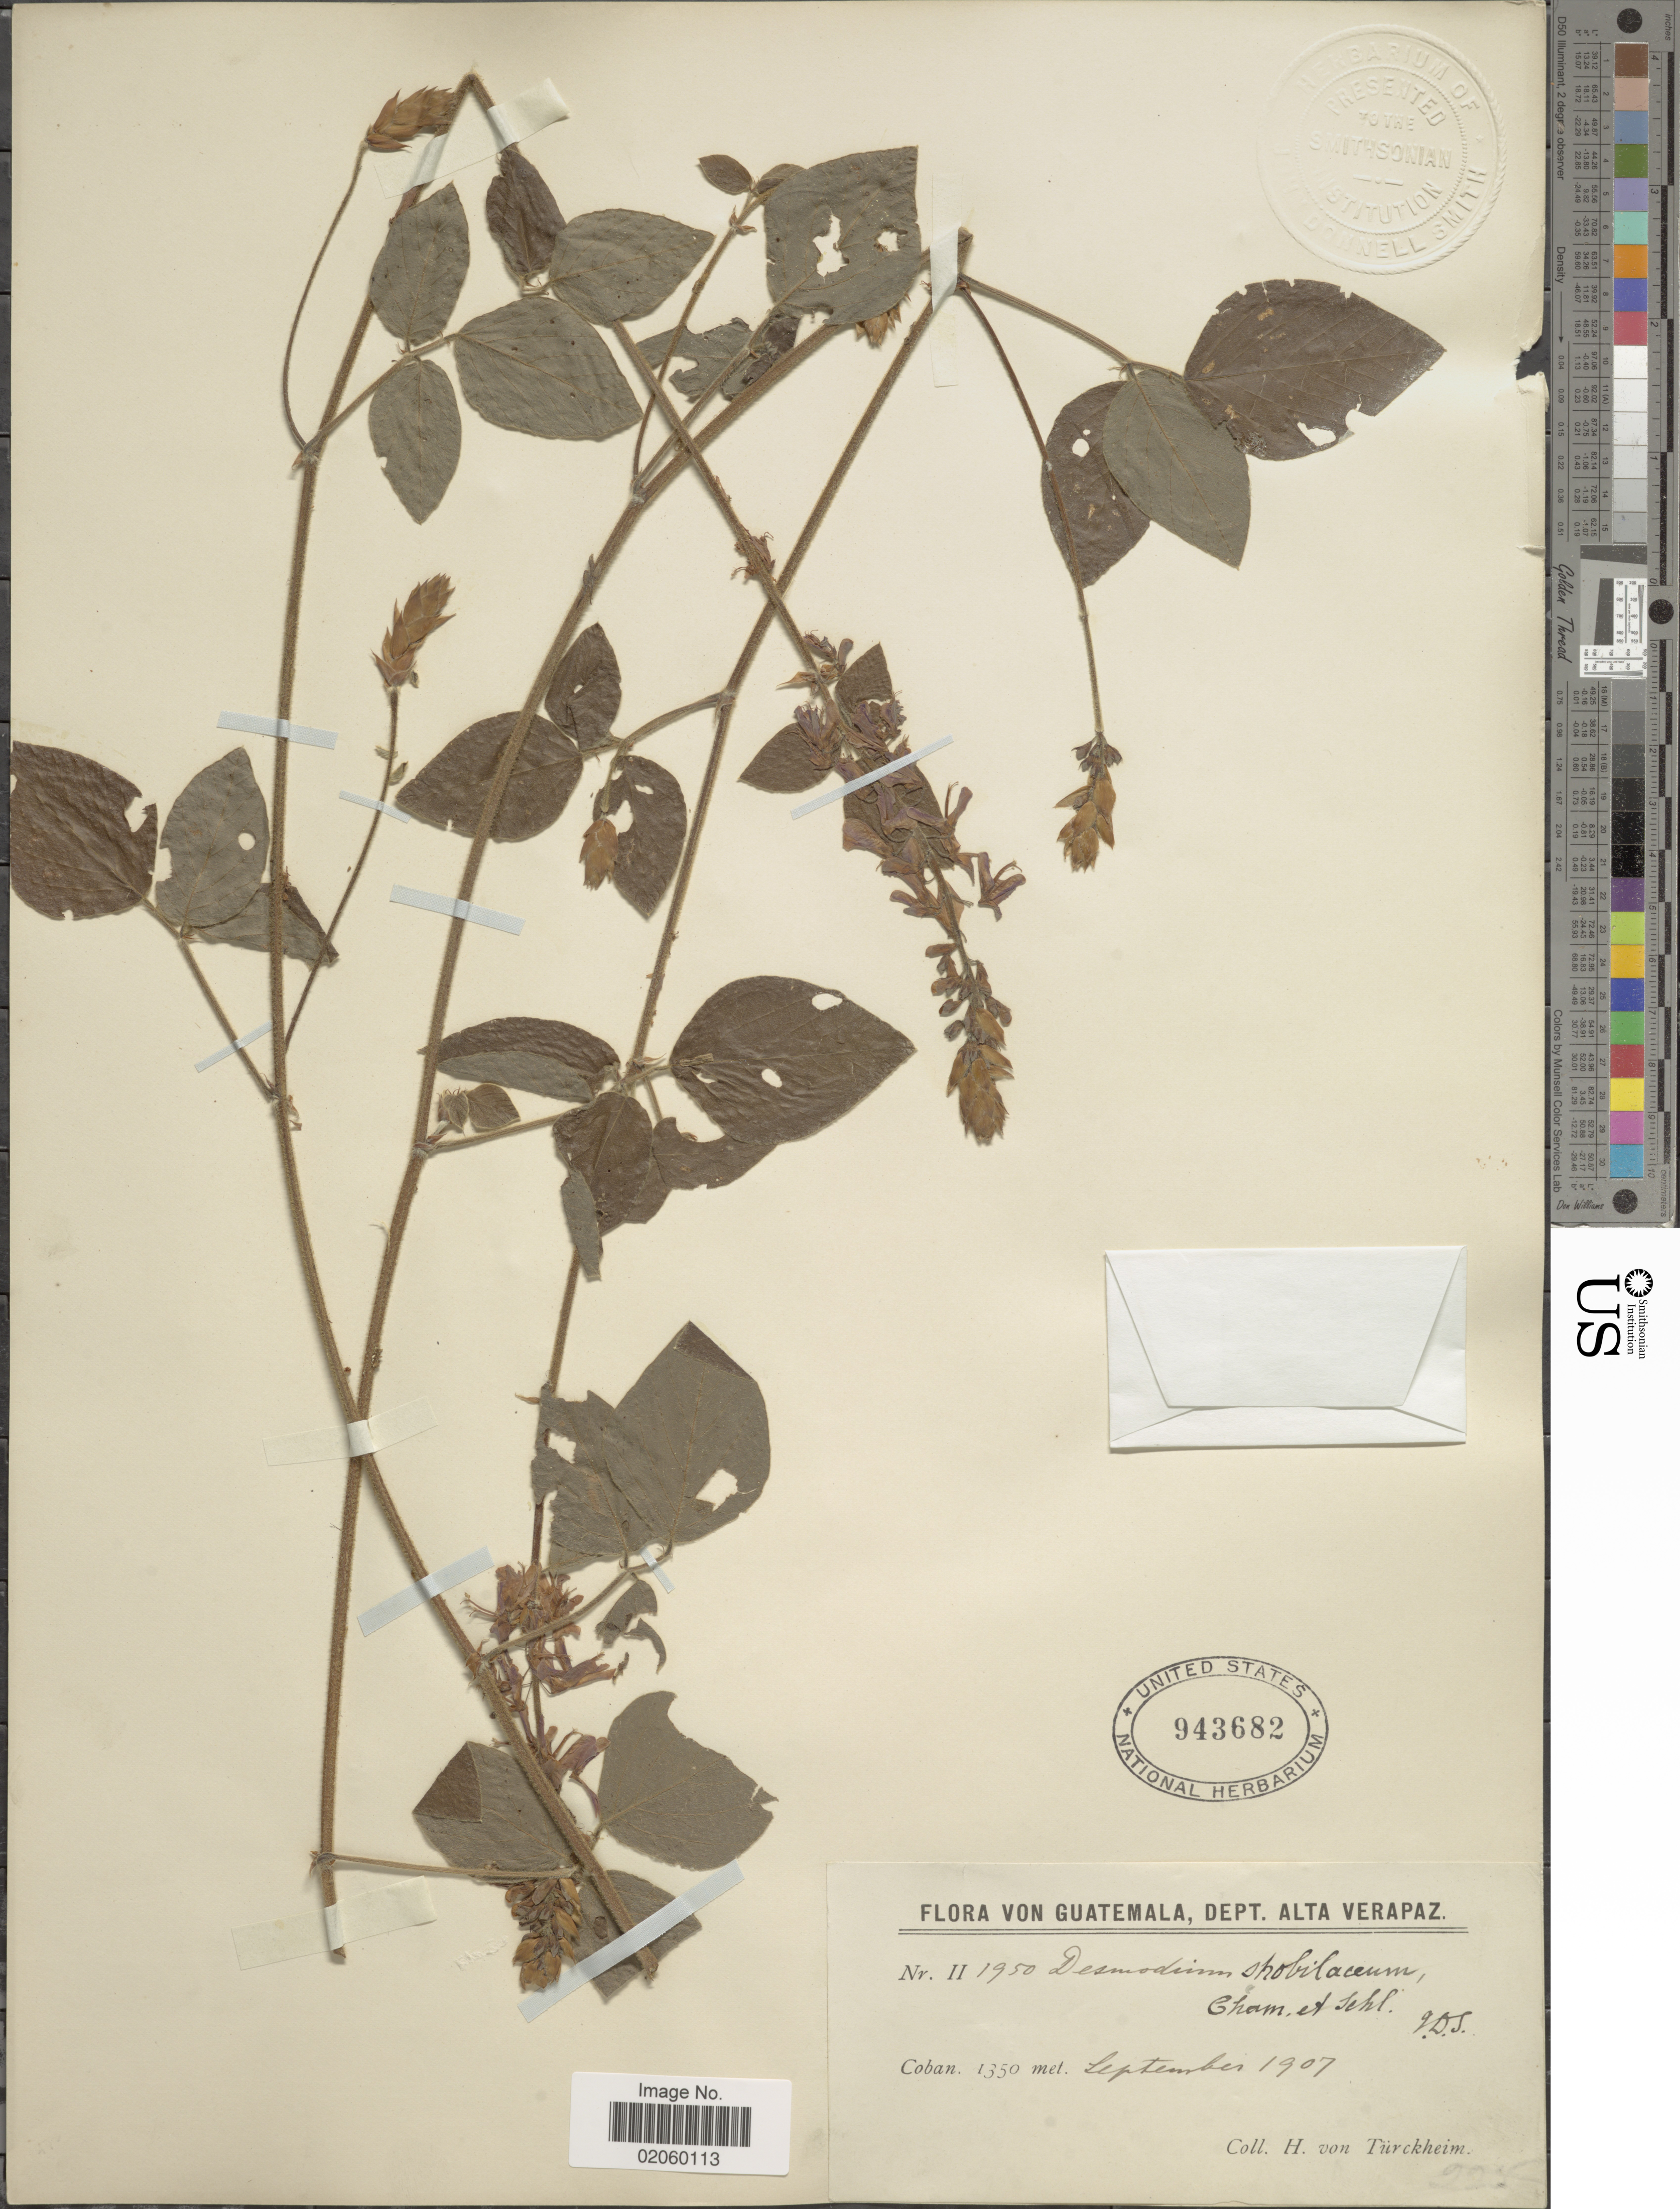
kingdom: Plantae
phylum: Tracheophyta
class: Magnoliopsida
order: Fabales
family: Fabaceae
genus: Desmodium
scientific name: Desmodium strobilaceum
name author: Schltdl.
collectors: H. von Türckheim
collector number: II 1950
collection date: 1907-09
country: Guatemala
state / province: Alta Verapaz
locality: Coban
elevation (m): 1350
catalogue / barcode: US 943682